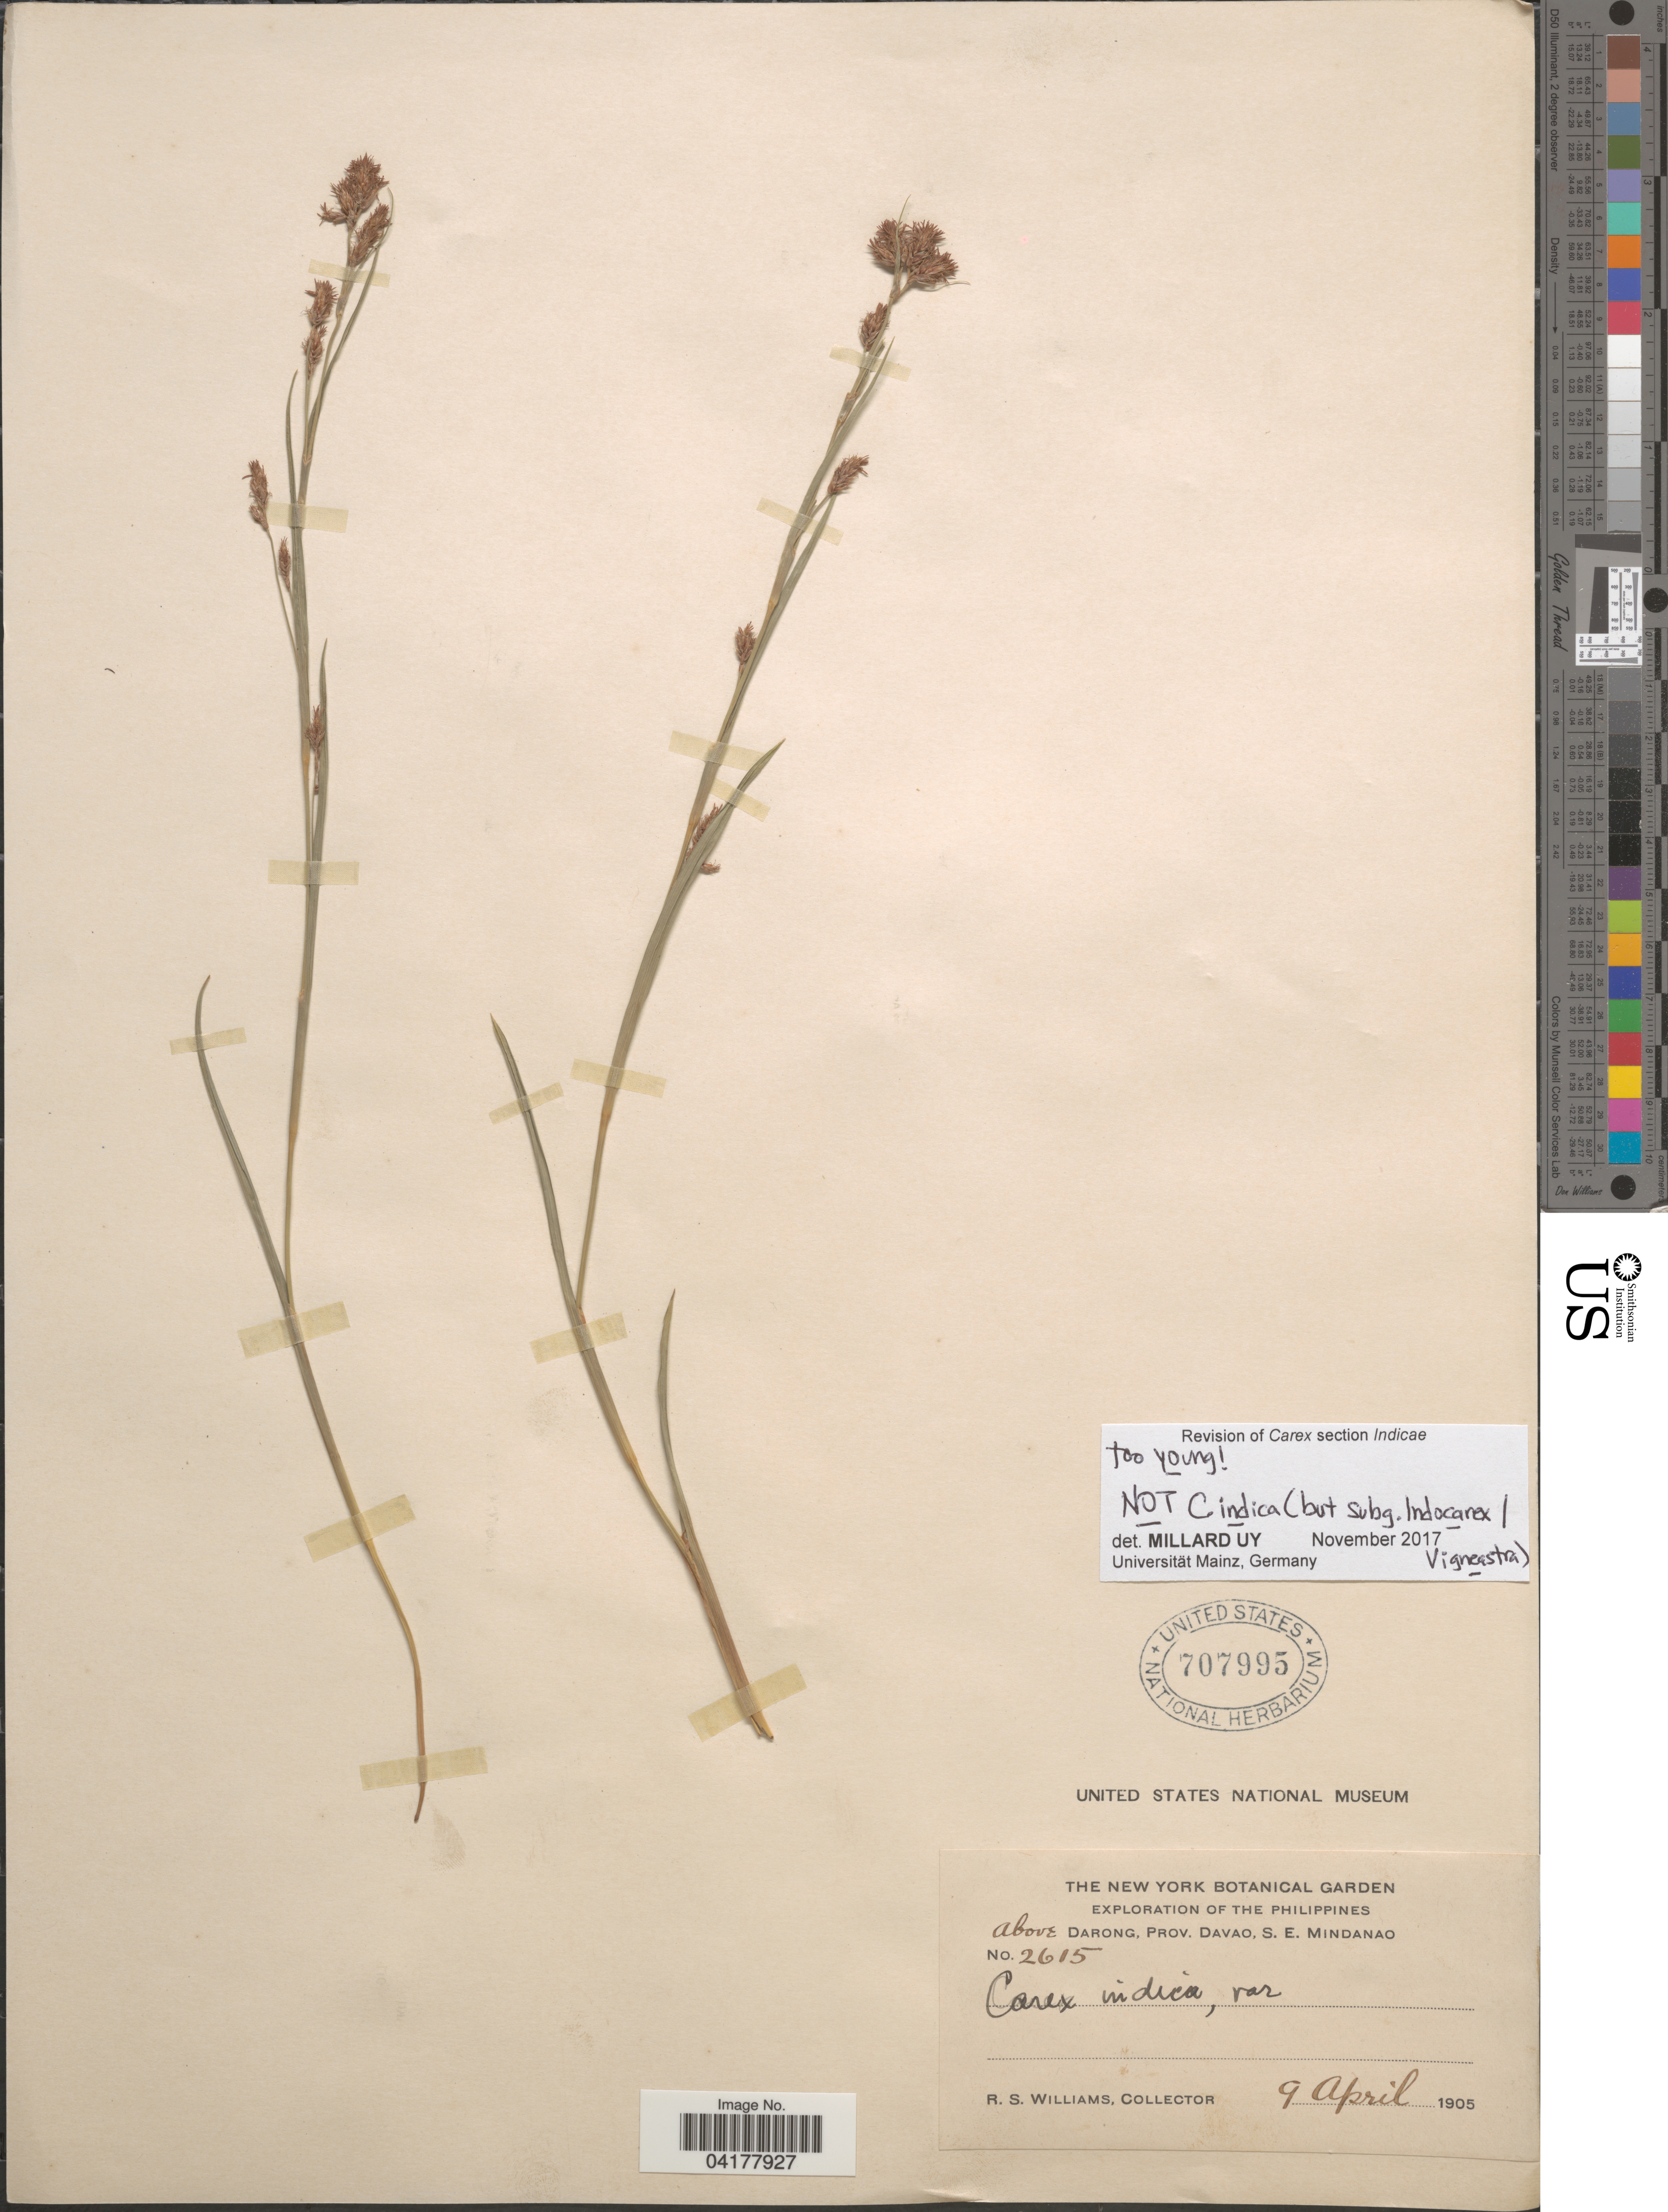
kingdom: Plantae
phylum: Tracheophyta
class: Liliopsida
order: Poales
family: Cyperaceae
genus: Carex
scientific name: Carex sp.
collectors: R. S. Williams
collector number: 2615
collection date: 1905-04-09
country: Philippines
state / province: Davao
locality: Exploration of the Philippines. Above Darong, S. E. Mindanao.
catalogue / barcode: US 707995